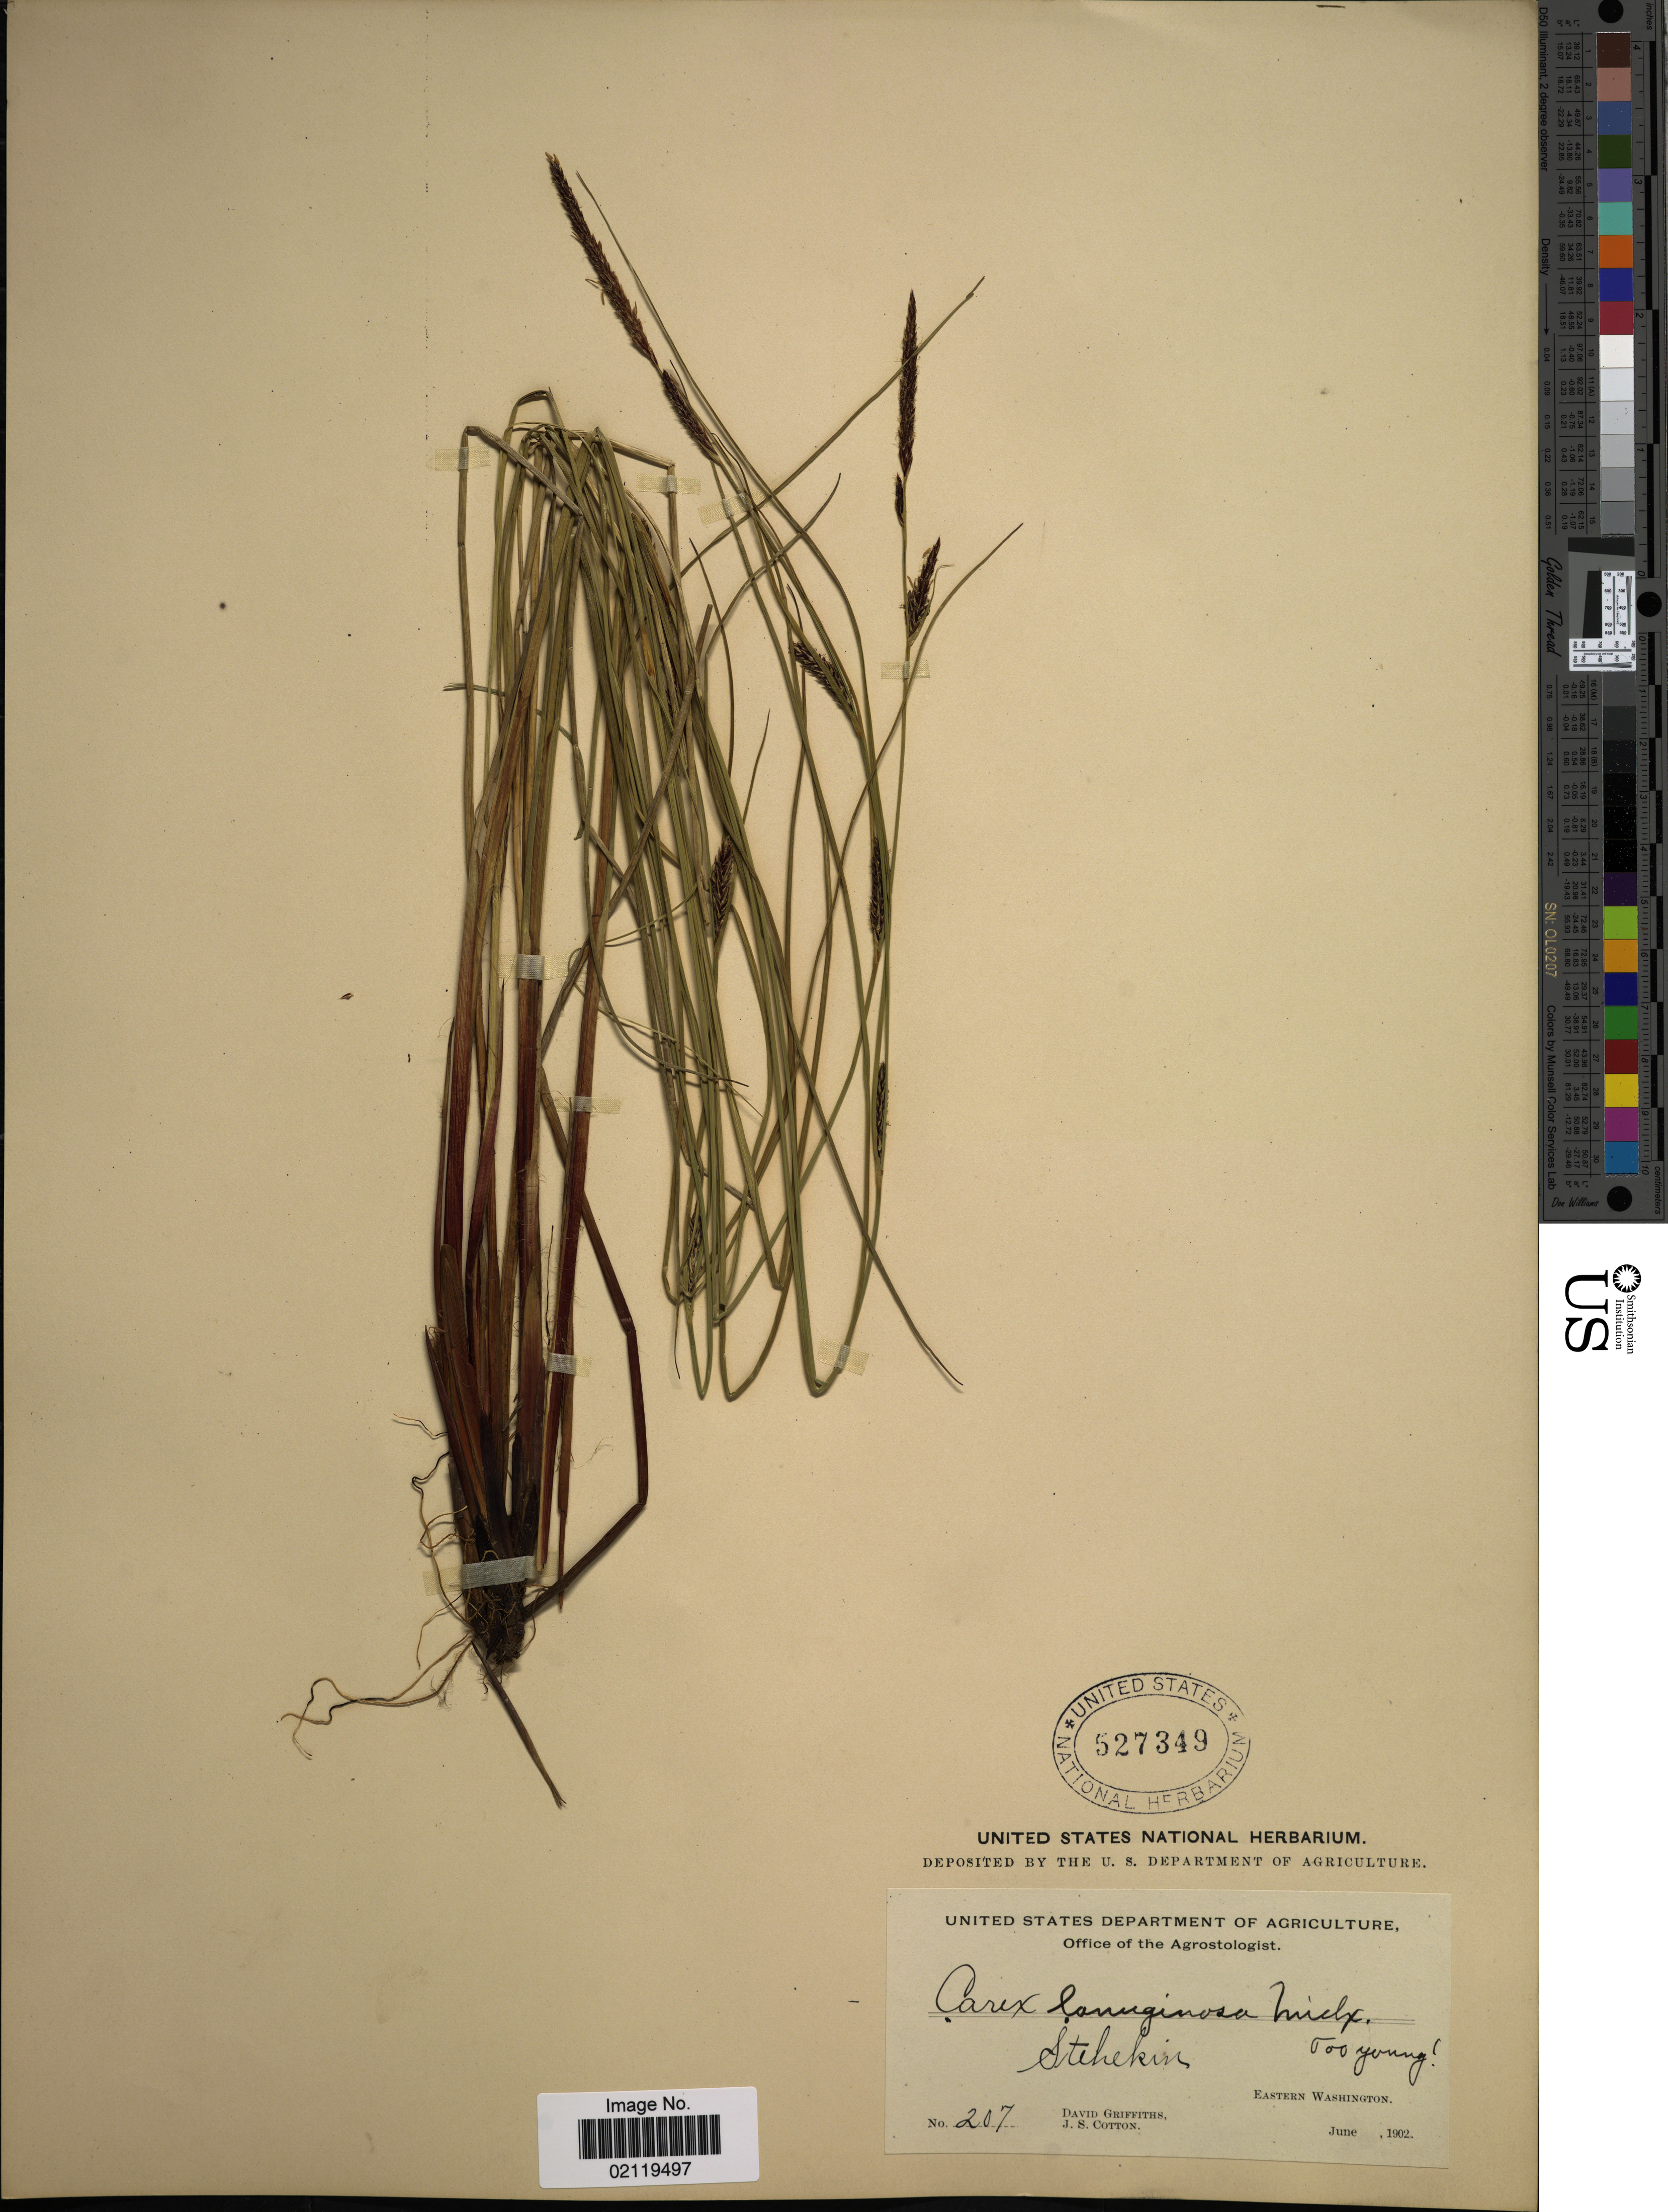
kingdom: Plantae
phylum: Tracheophyta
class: Liliopsida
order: Poales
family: Cyperaceae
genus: Carex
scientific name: Carex pellita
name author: Muhl. ex Willd.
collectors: D. Griffiths & J. S. Cotton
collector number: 207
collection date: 1902-06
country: United States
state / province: Washington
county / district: Chelan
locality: Stehekin. Eastern Washington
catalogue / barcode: US 527349